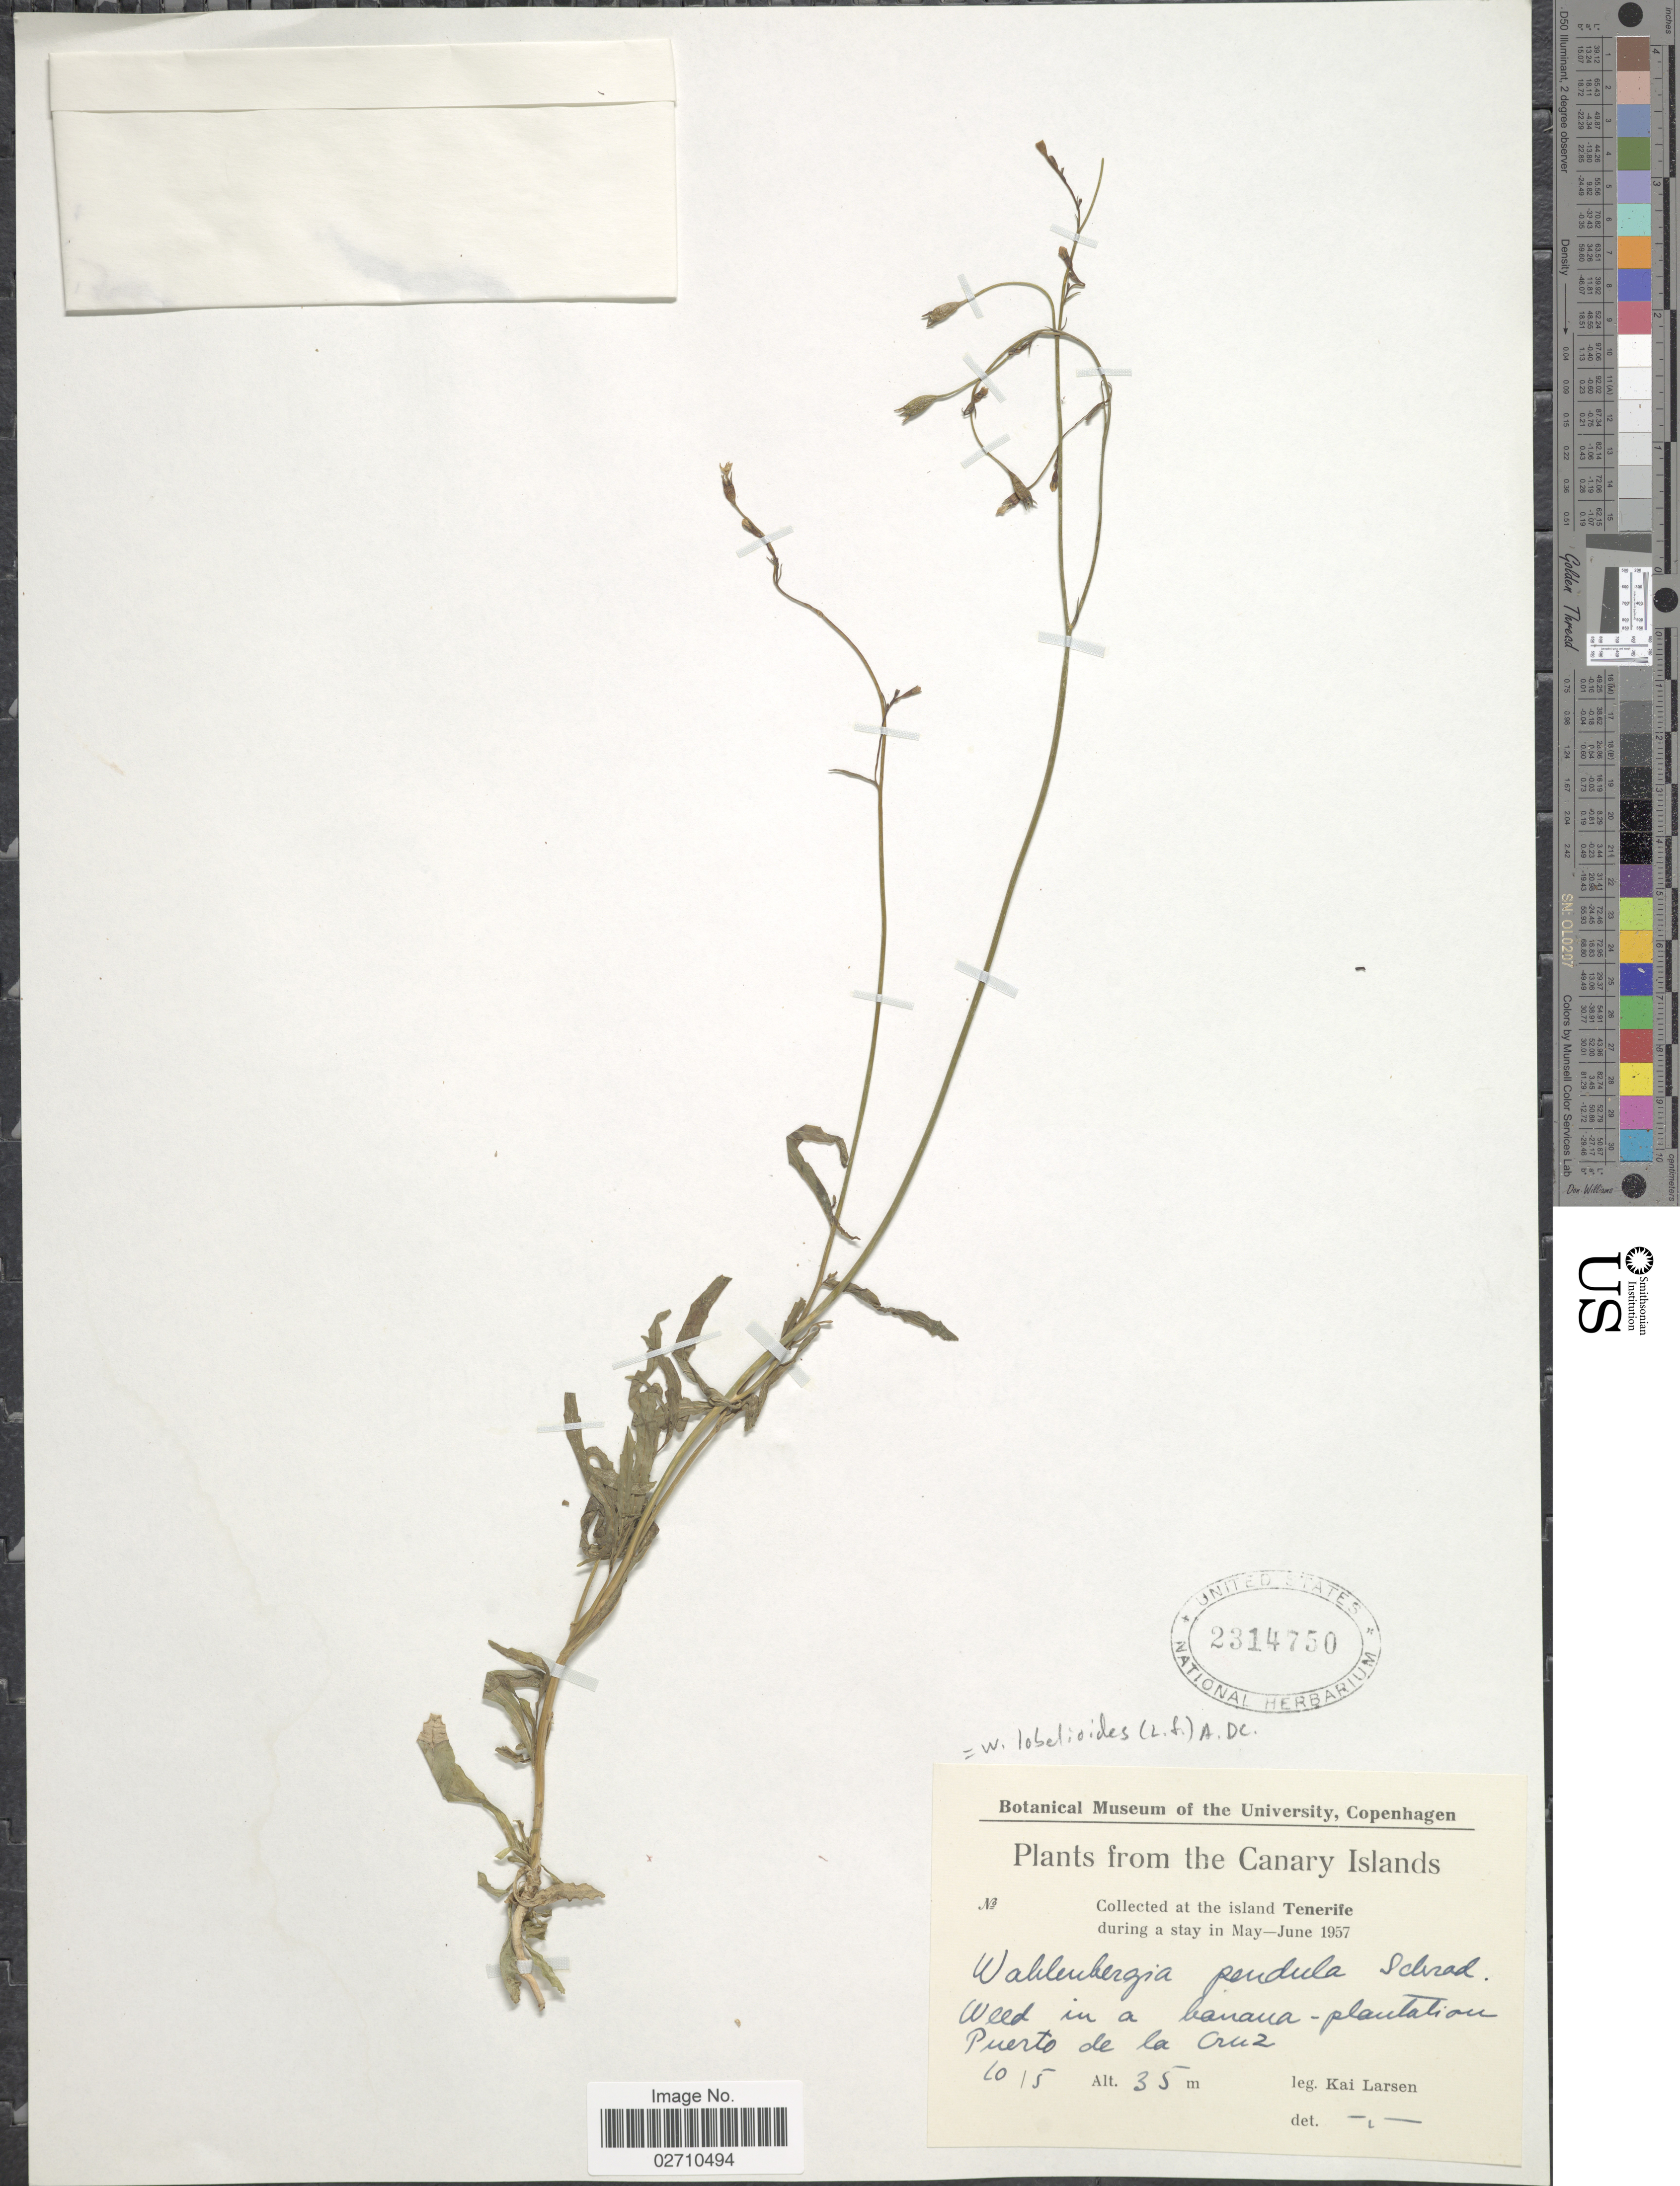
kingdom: Plantae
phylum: Tracheophyta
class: Magnoliopsida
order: Asterales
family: Campanulaceae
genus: Wahlenbergia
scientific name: Wahlenbergia lobelioides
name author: (L. f.) Link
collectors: K. Larsen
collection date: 1957-05-10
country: Spain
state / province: Canarias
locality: Canary Island. Island Tenerife. Banana-plantation. Puerto de la Cruz.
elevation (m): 35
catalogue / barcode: US 2314750